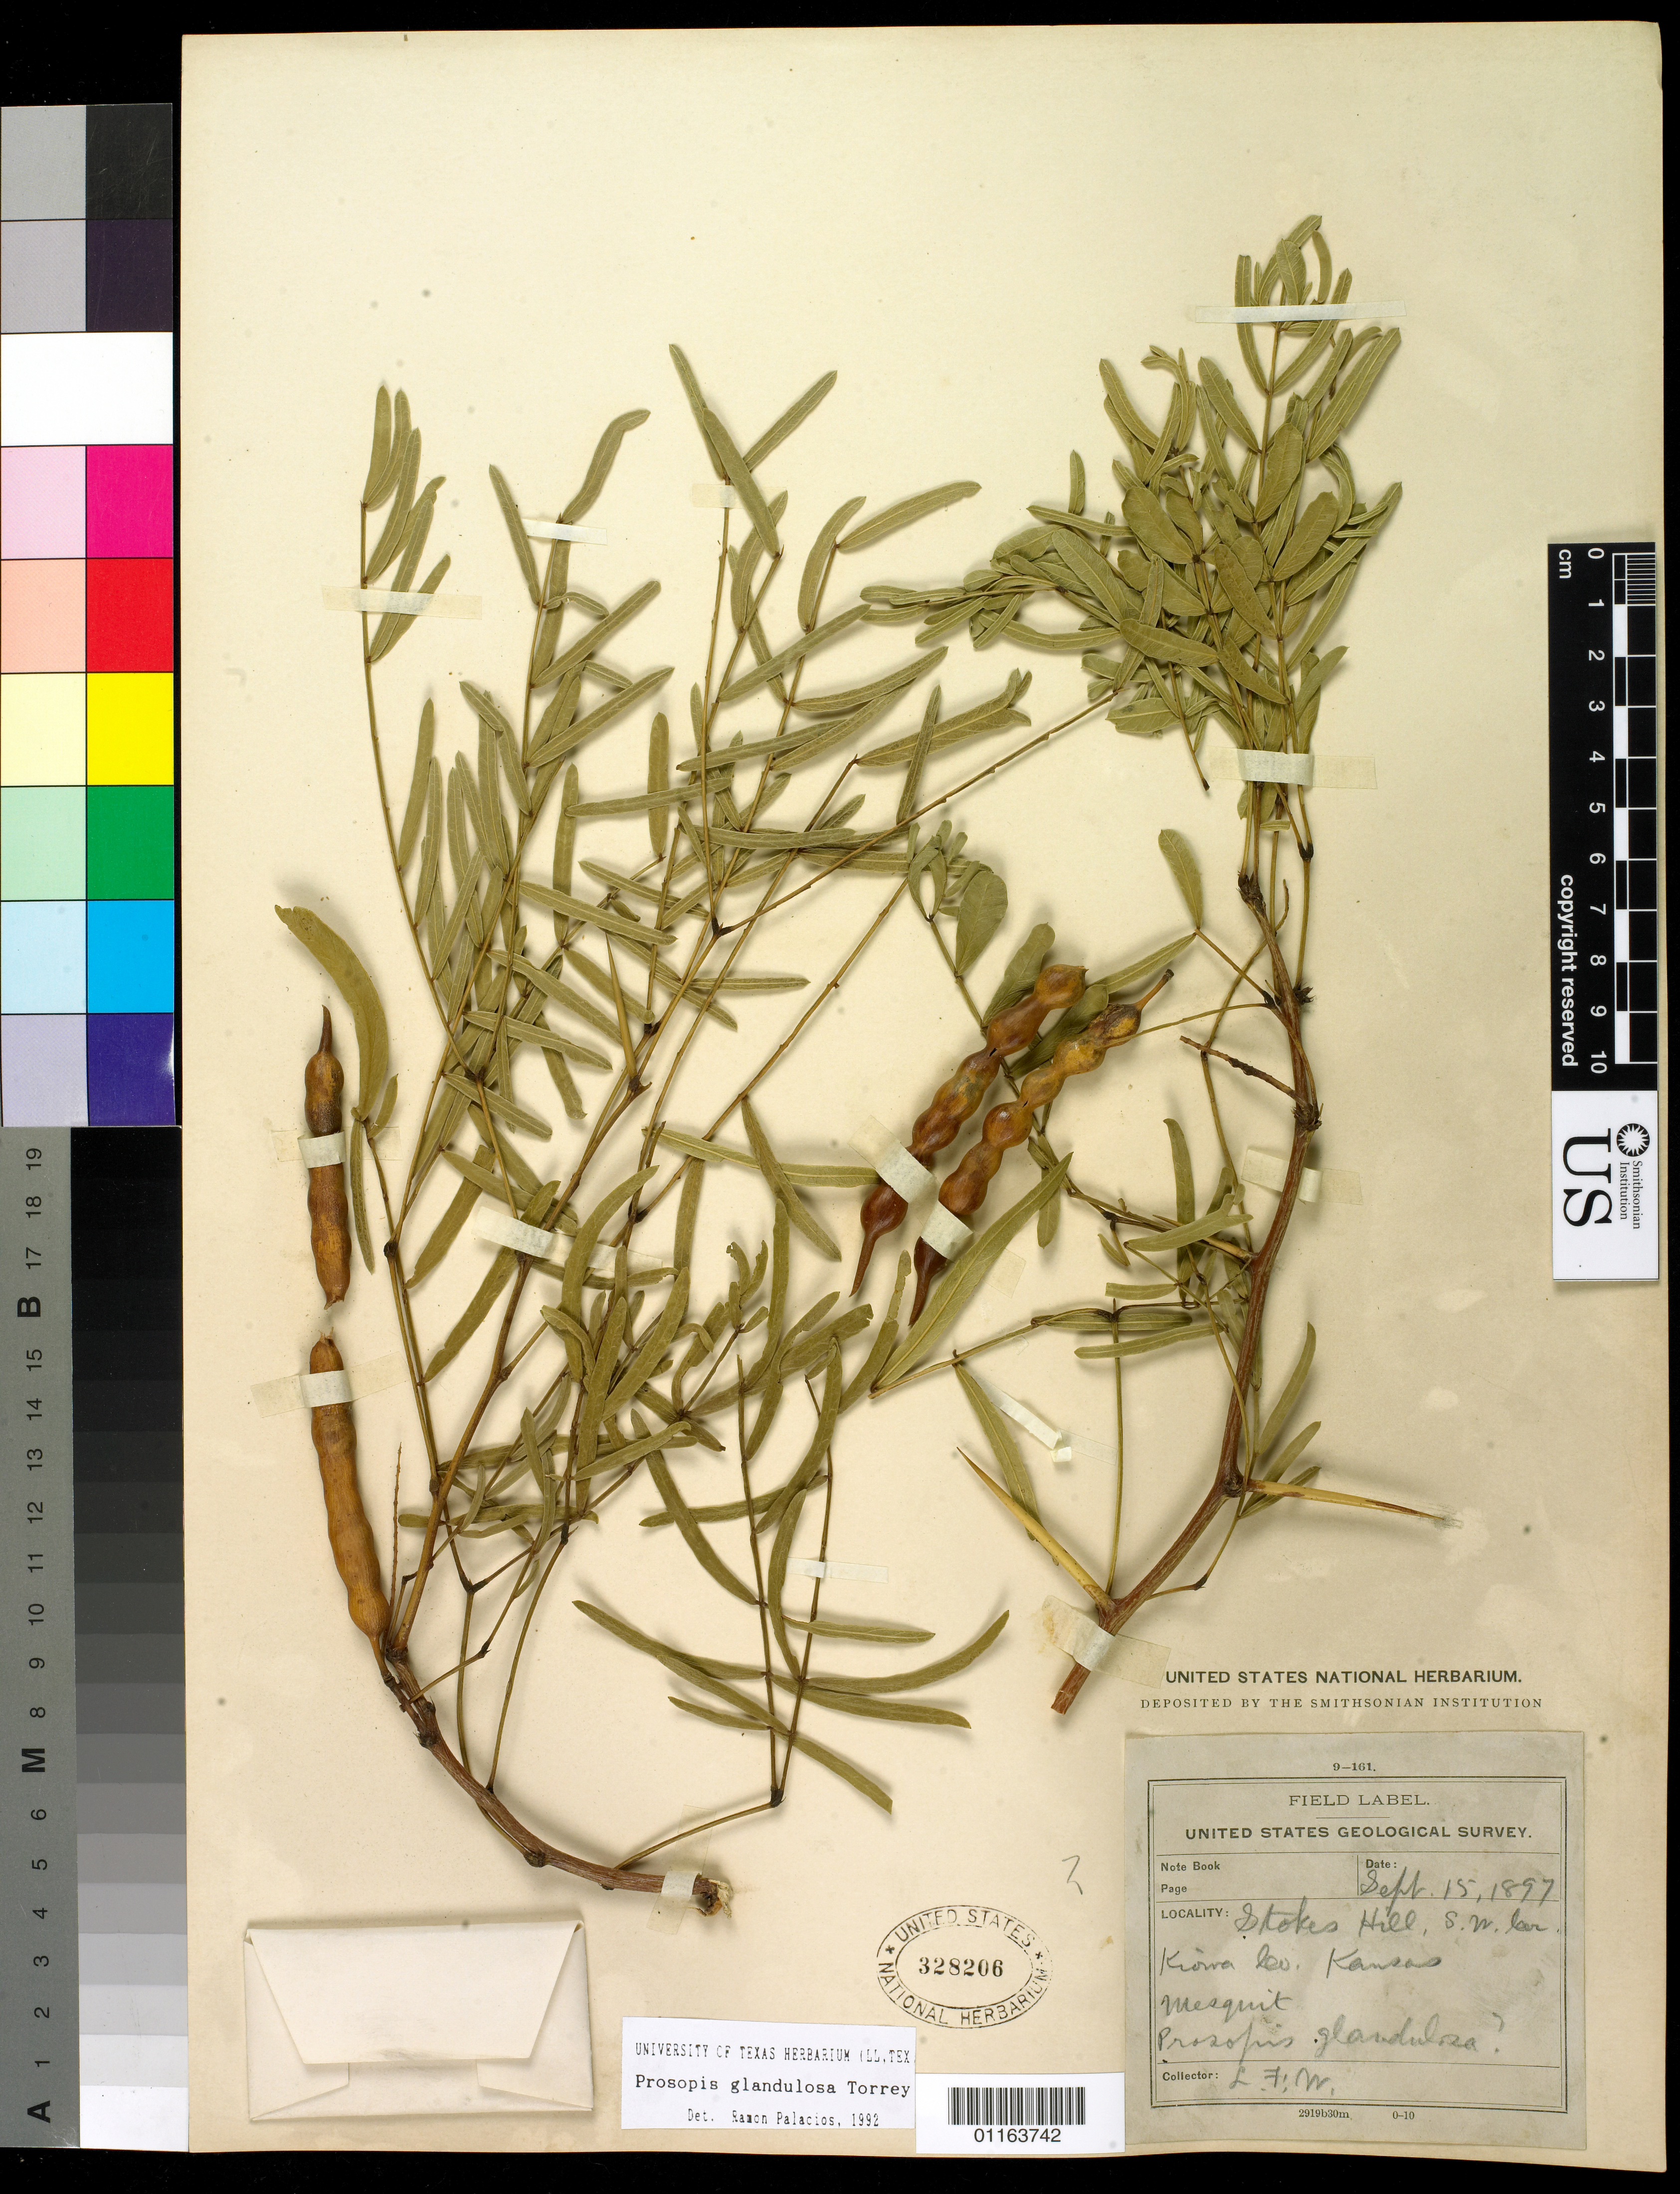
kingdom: Plantae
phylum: Tracheophyta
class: Magnoliopsida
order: Fabales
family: Fabaceae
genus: Neltuma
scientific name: Neltuma glandulosa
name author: (Torr.) Britton & Rose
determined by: Strong, Mark T., (BOT), Smithsonian Institution - National Museum of Natural History (UNITED STATES)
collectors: L. F. Ward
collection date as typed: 15 Sep 1897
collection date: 1897-09-15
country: United States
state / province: Kansas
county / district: Kiowa County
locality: Stokes Hill, Masquite.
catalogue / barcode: US 328206